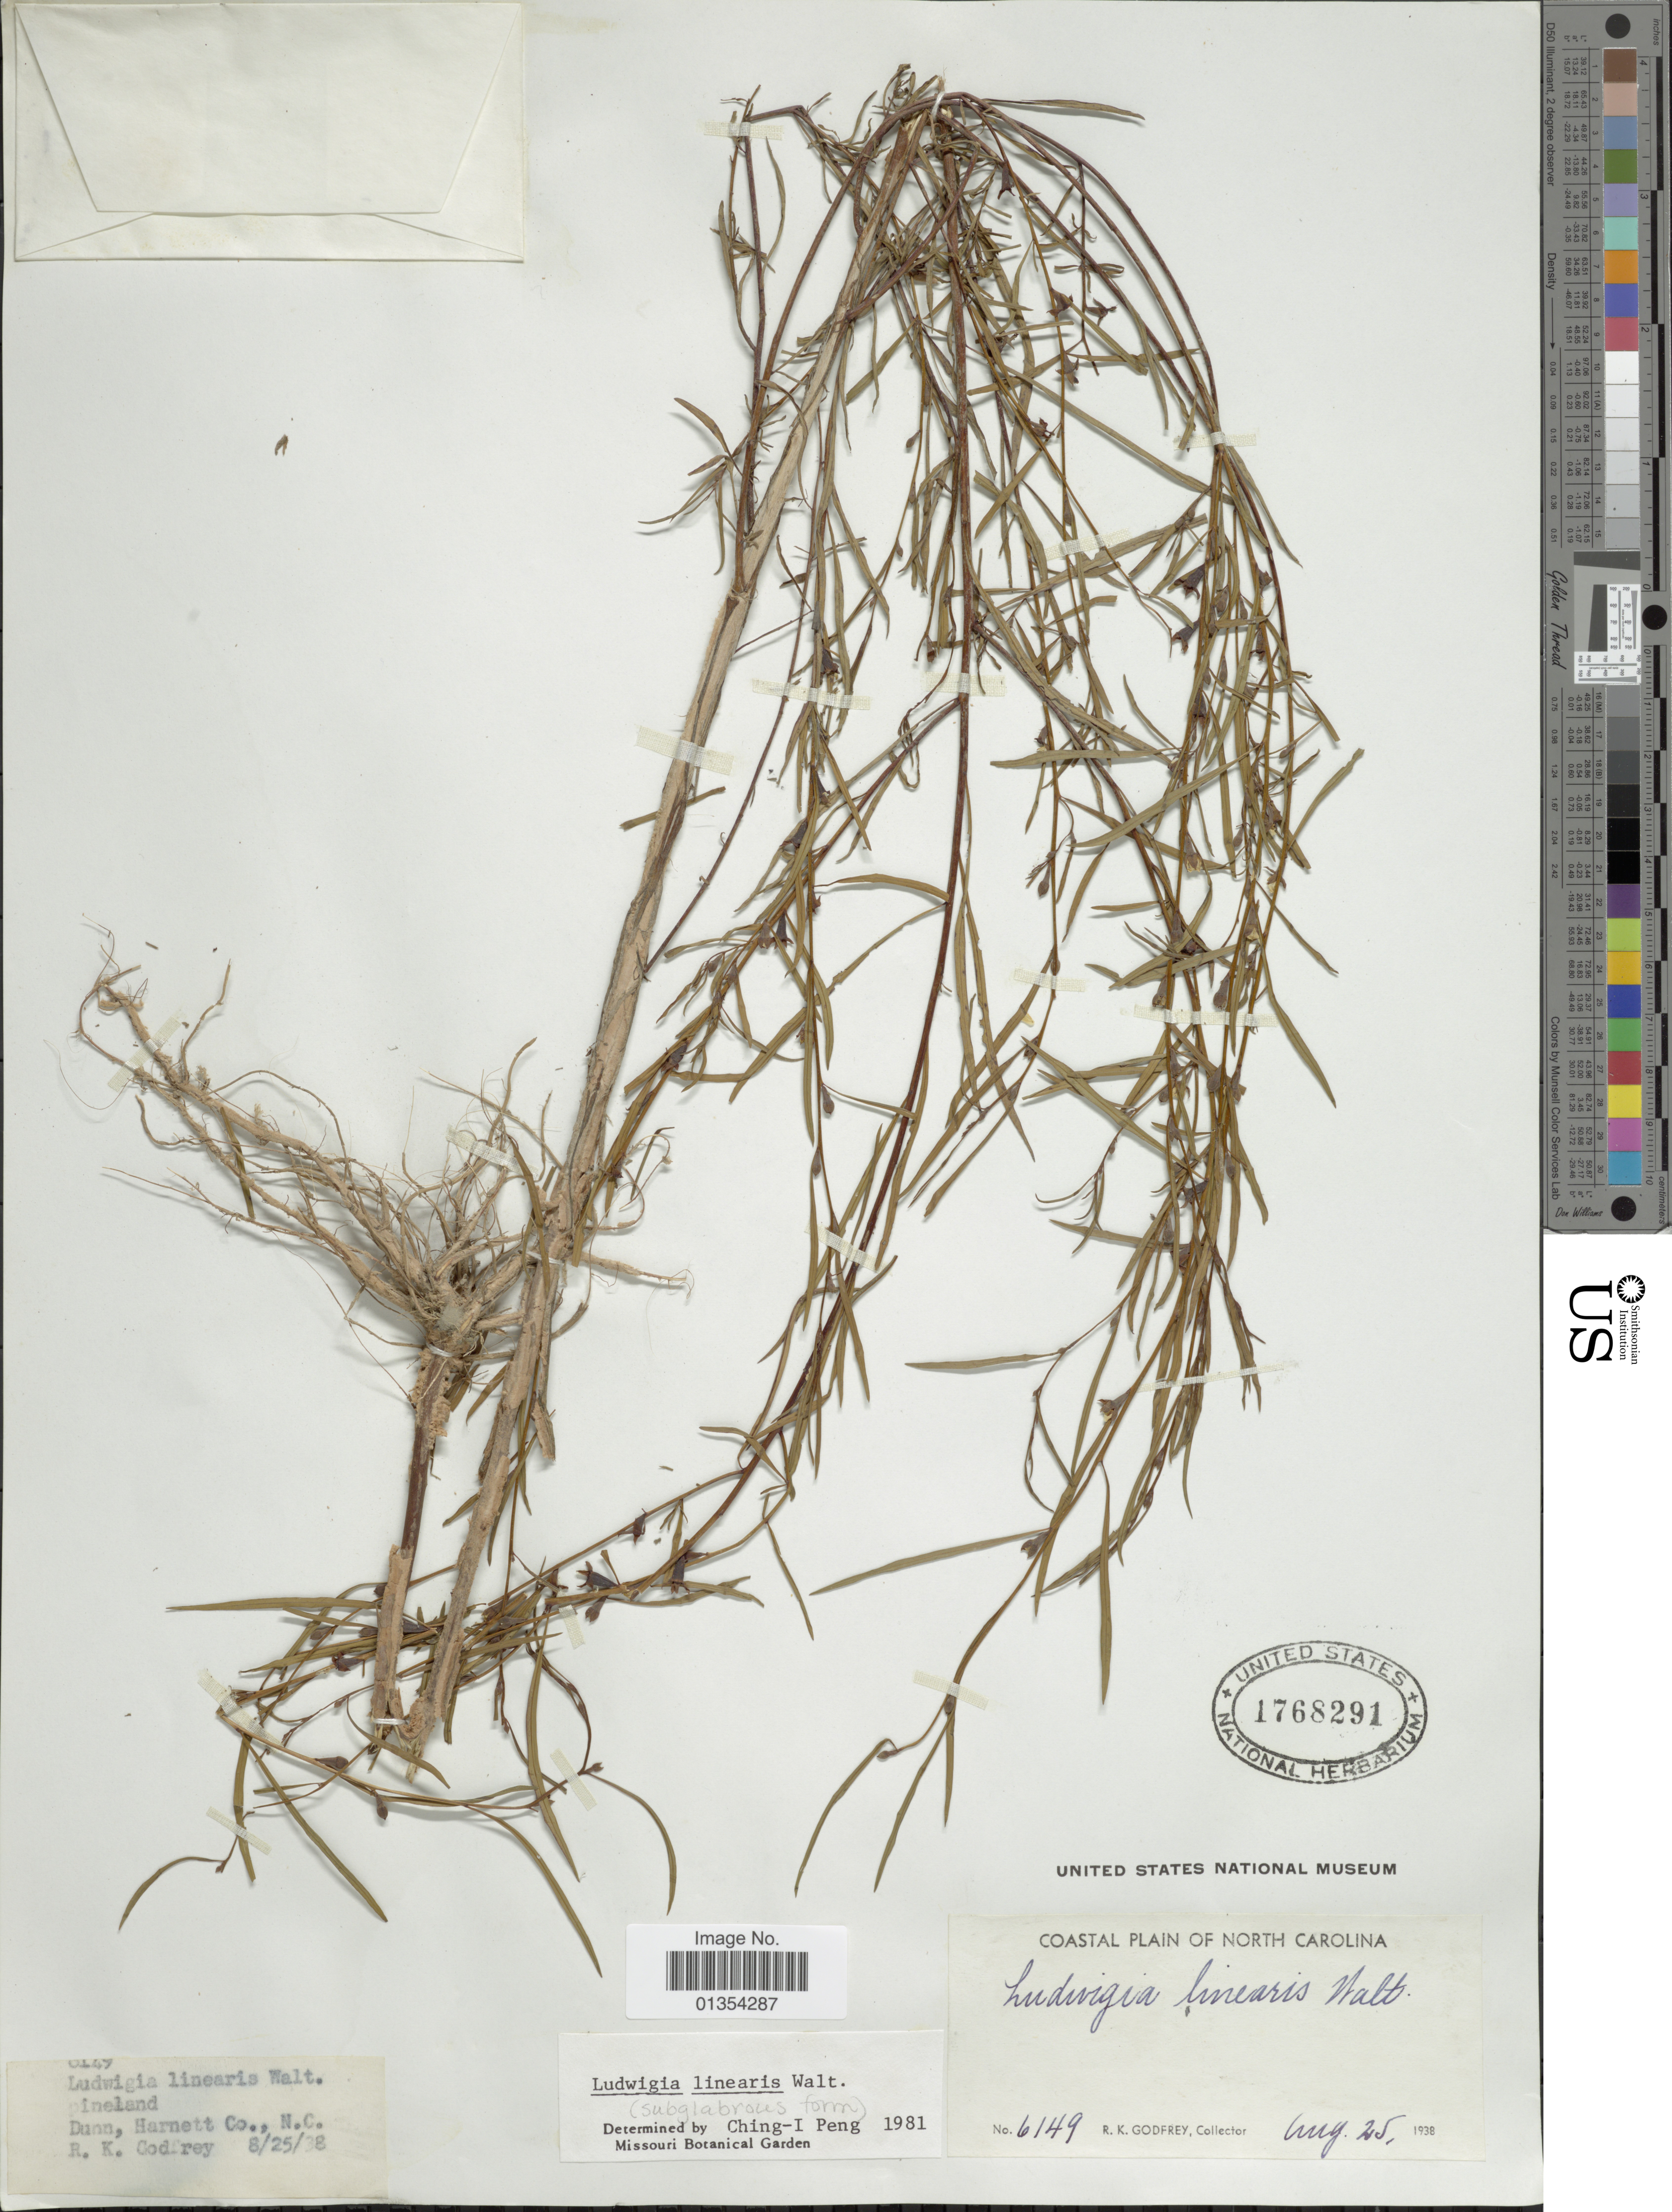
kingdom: Plantae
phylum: Tracheophyta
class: Magnoliopsida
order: Myrtales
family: Onagraceae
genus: Ludwigia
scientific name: Ludwigia linearis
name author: Walter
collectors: R. K. Godfrey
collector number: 6149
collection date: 1938-08-25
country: United States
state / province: North Carolina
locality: Dunn, Harnett Co.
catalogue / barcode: US 1768291